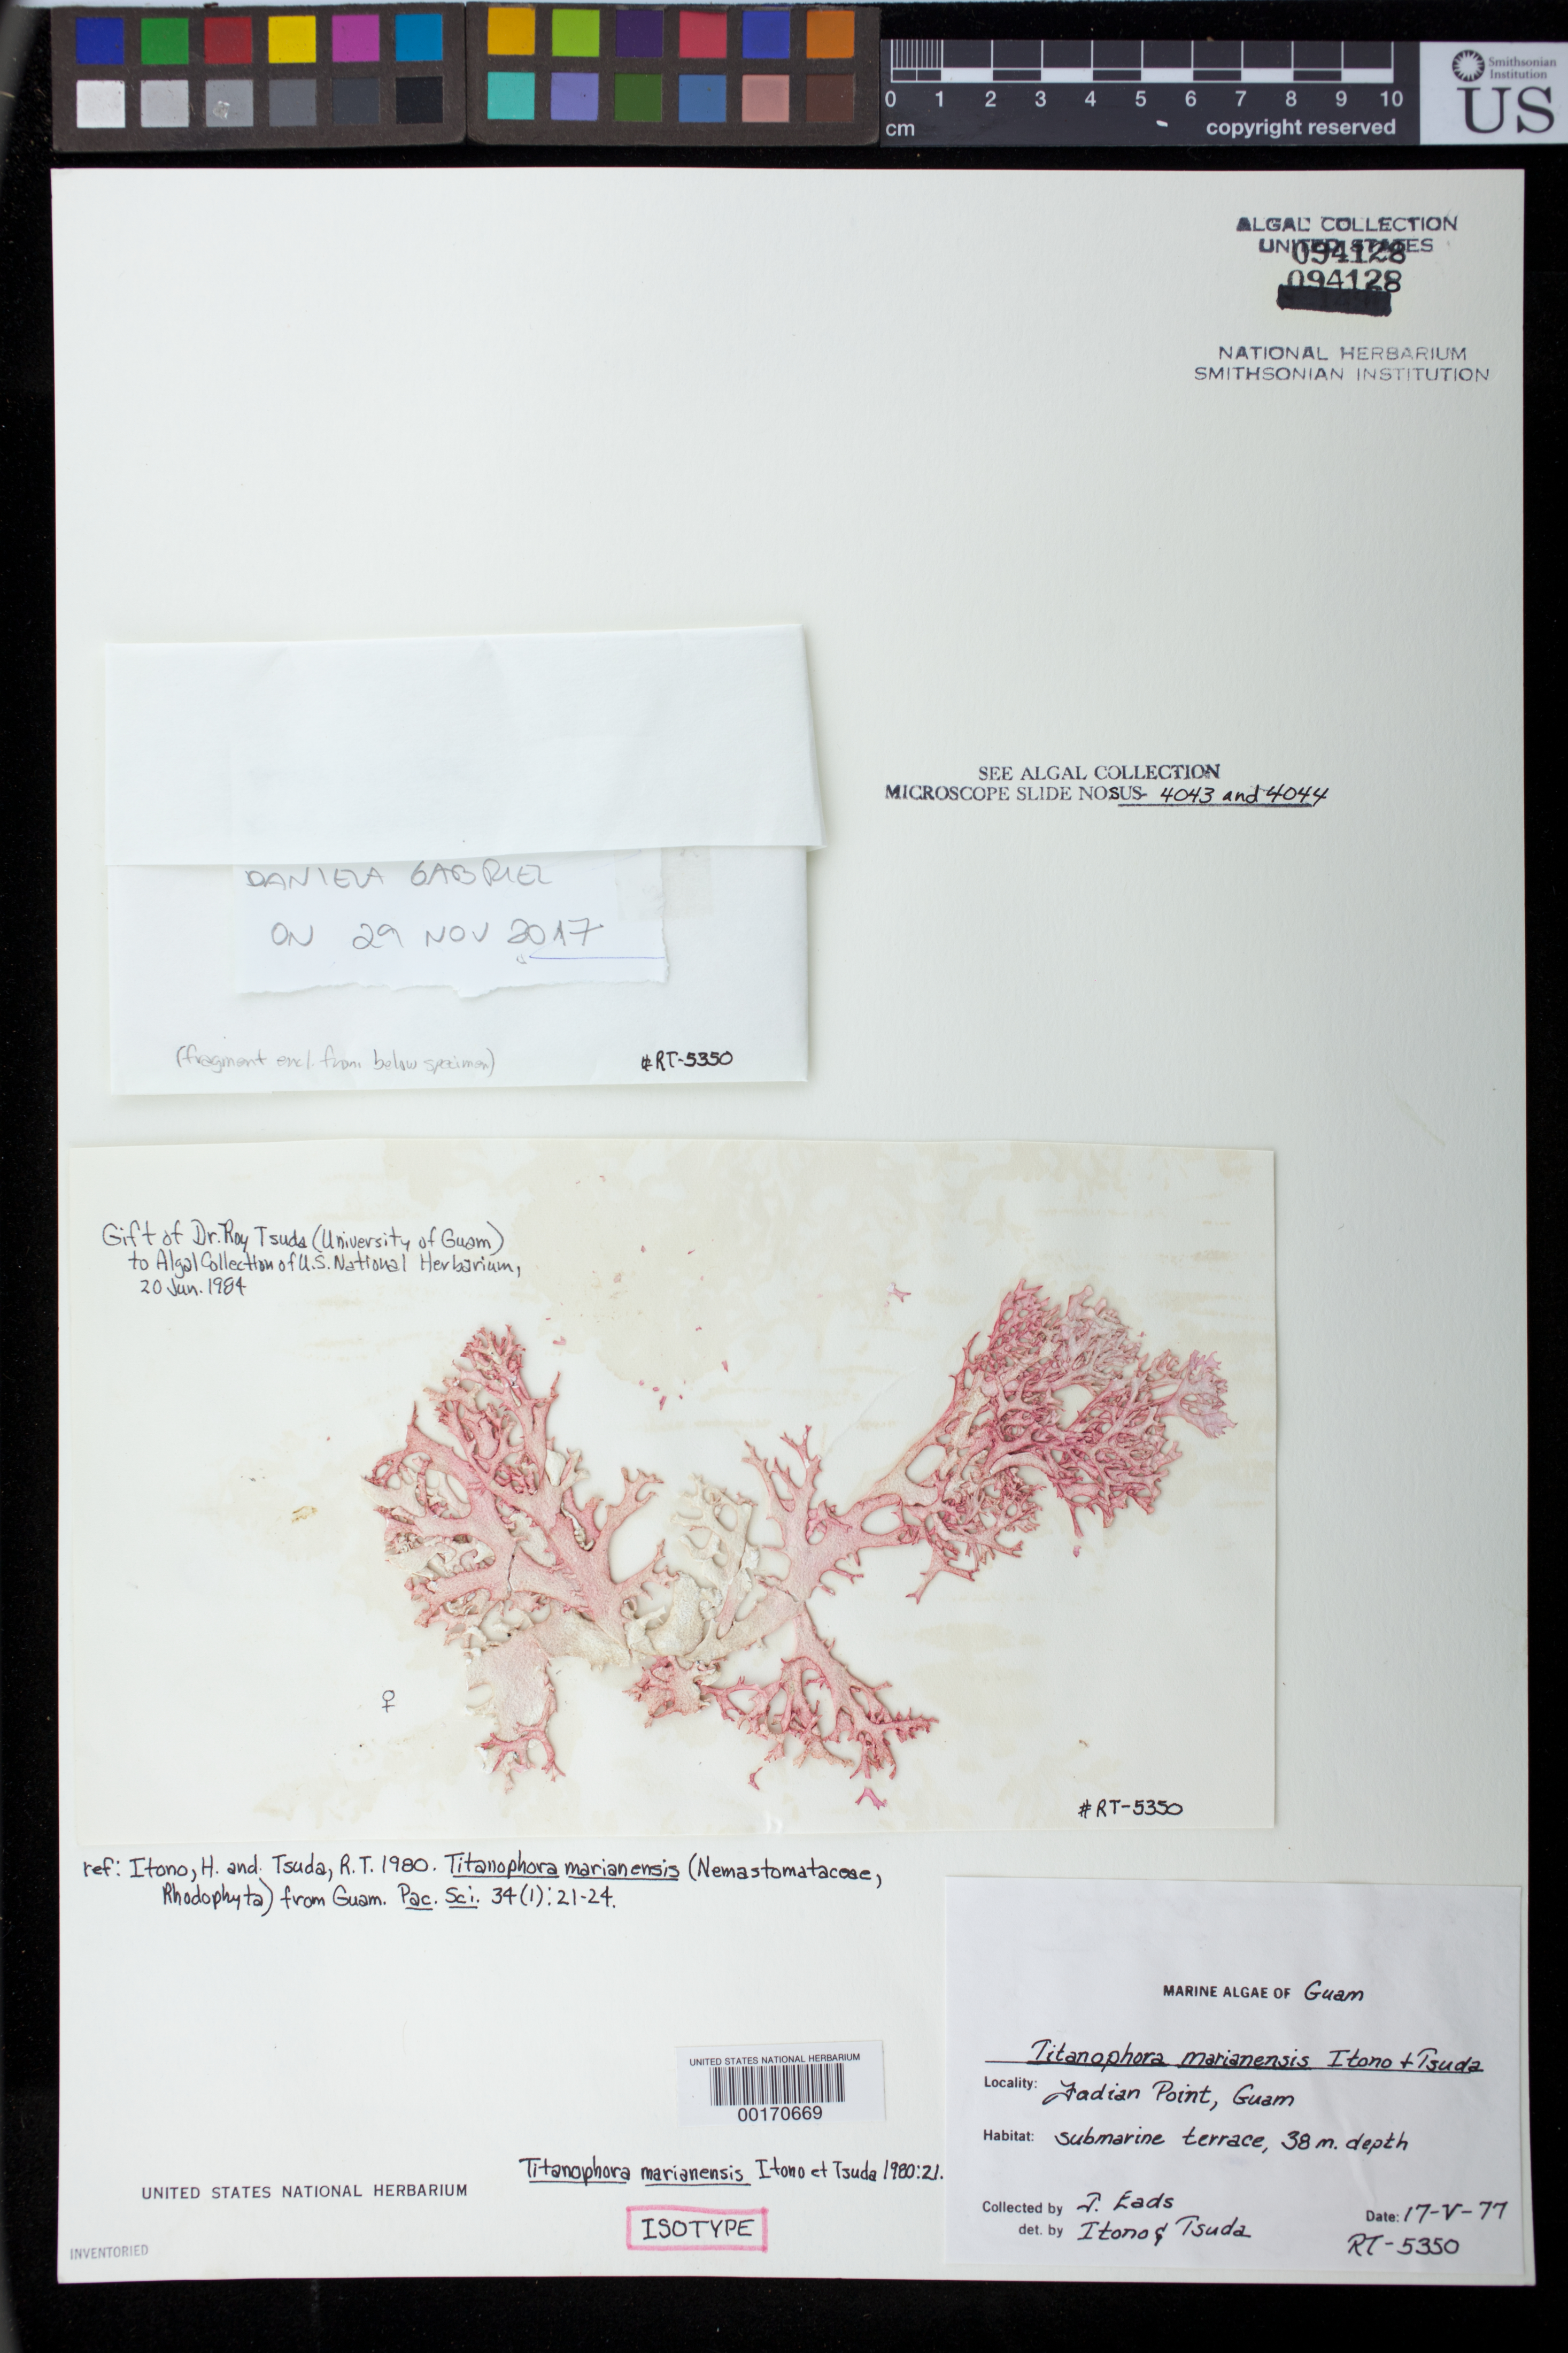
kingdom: Plantae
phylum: Rhodophyta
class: Florideophyceae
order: Nemastomatales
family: Schizymeniaceae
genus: Titanophora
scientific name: Titanophora marianensis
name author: Itono & Tsuda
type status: Isotype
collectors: J. Eads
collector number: RT 5350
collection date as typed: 17 May 1977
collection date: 1977-05-17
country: Guam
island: Guam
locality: Fadian Point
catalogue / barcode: US 94128